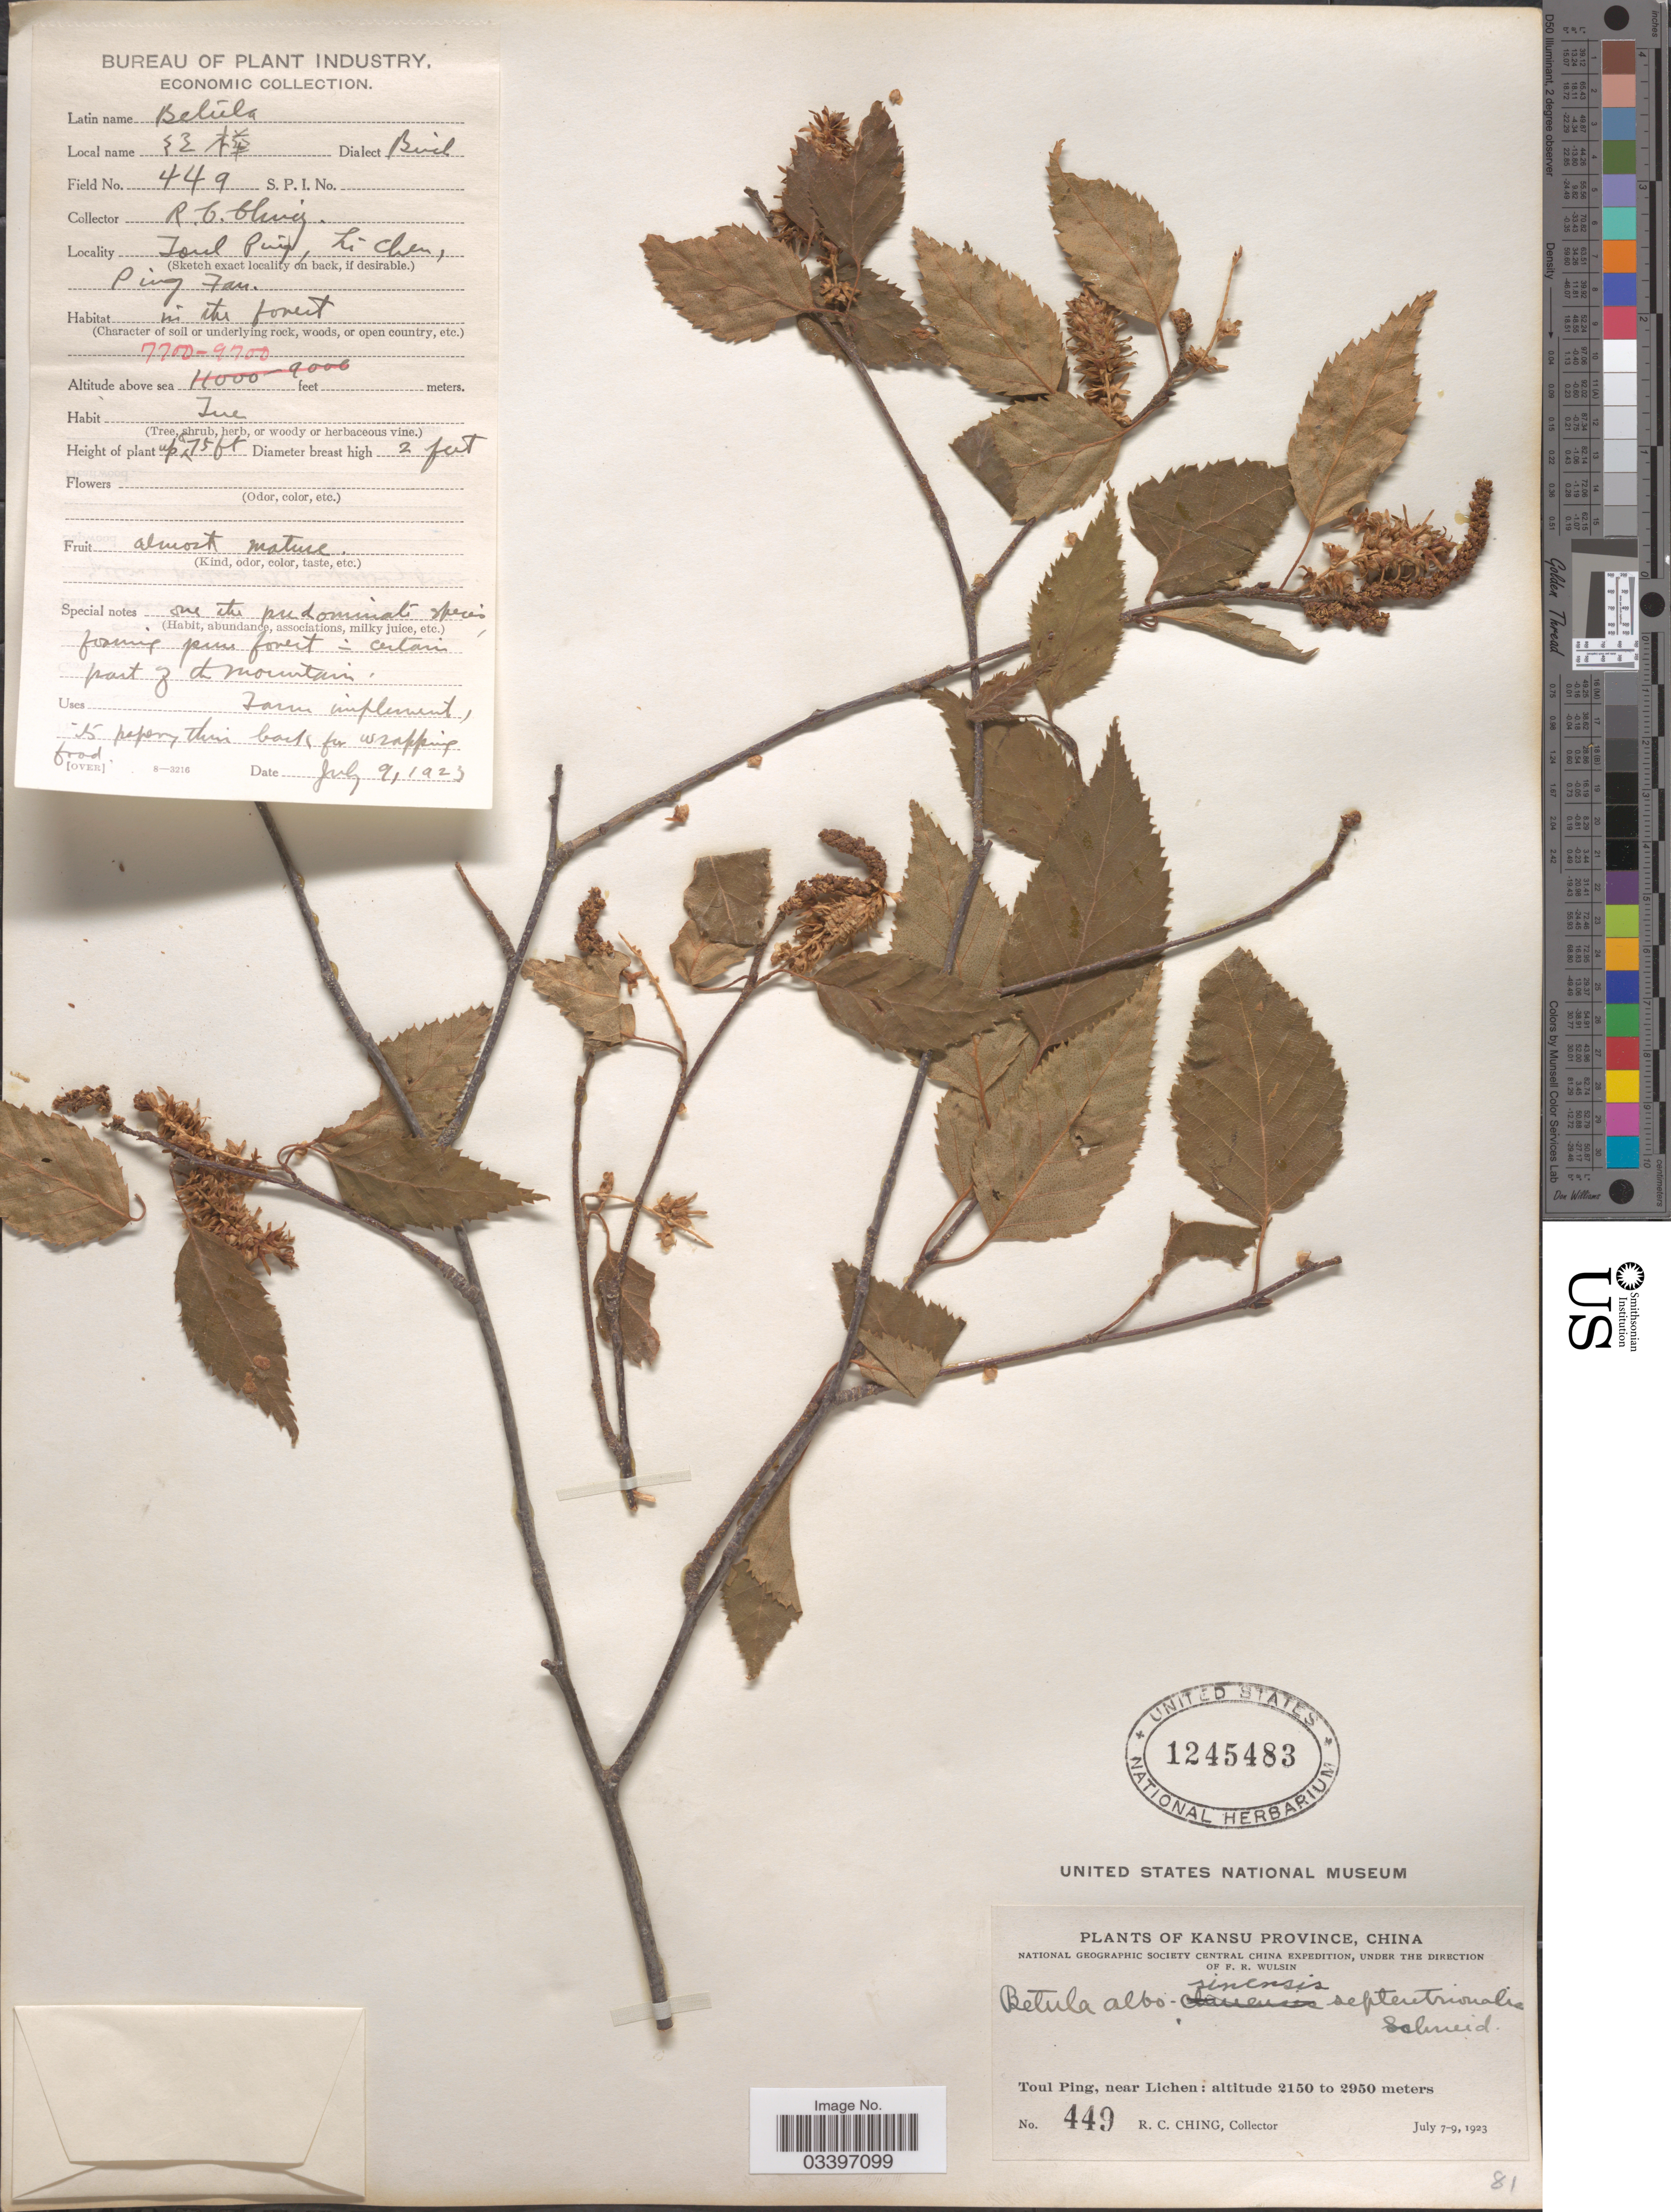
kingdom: Plantae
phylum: Tracheophyta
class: Magnoliopsida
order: Fagales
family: Betulaceae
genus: Betula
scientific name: Betula albosinensis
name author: Burkill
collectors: R. C. Ching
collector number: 449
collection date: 1923-07-09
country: China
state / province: Gansu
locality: Kansu Province. Central China. Toul Ping, near Lichen.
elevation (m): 2347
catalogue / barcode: US 1245483